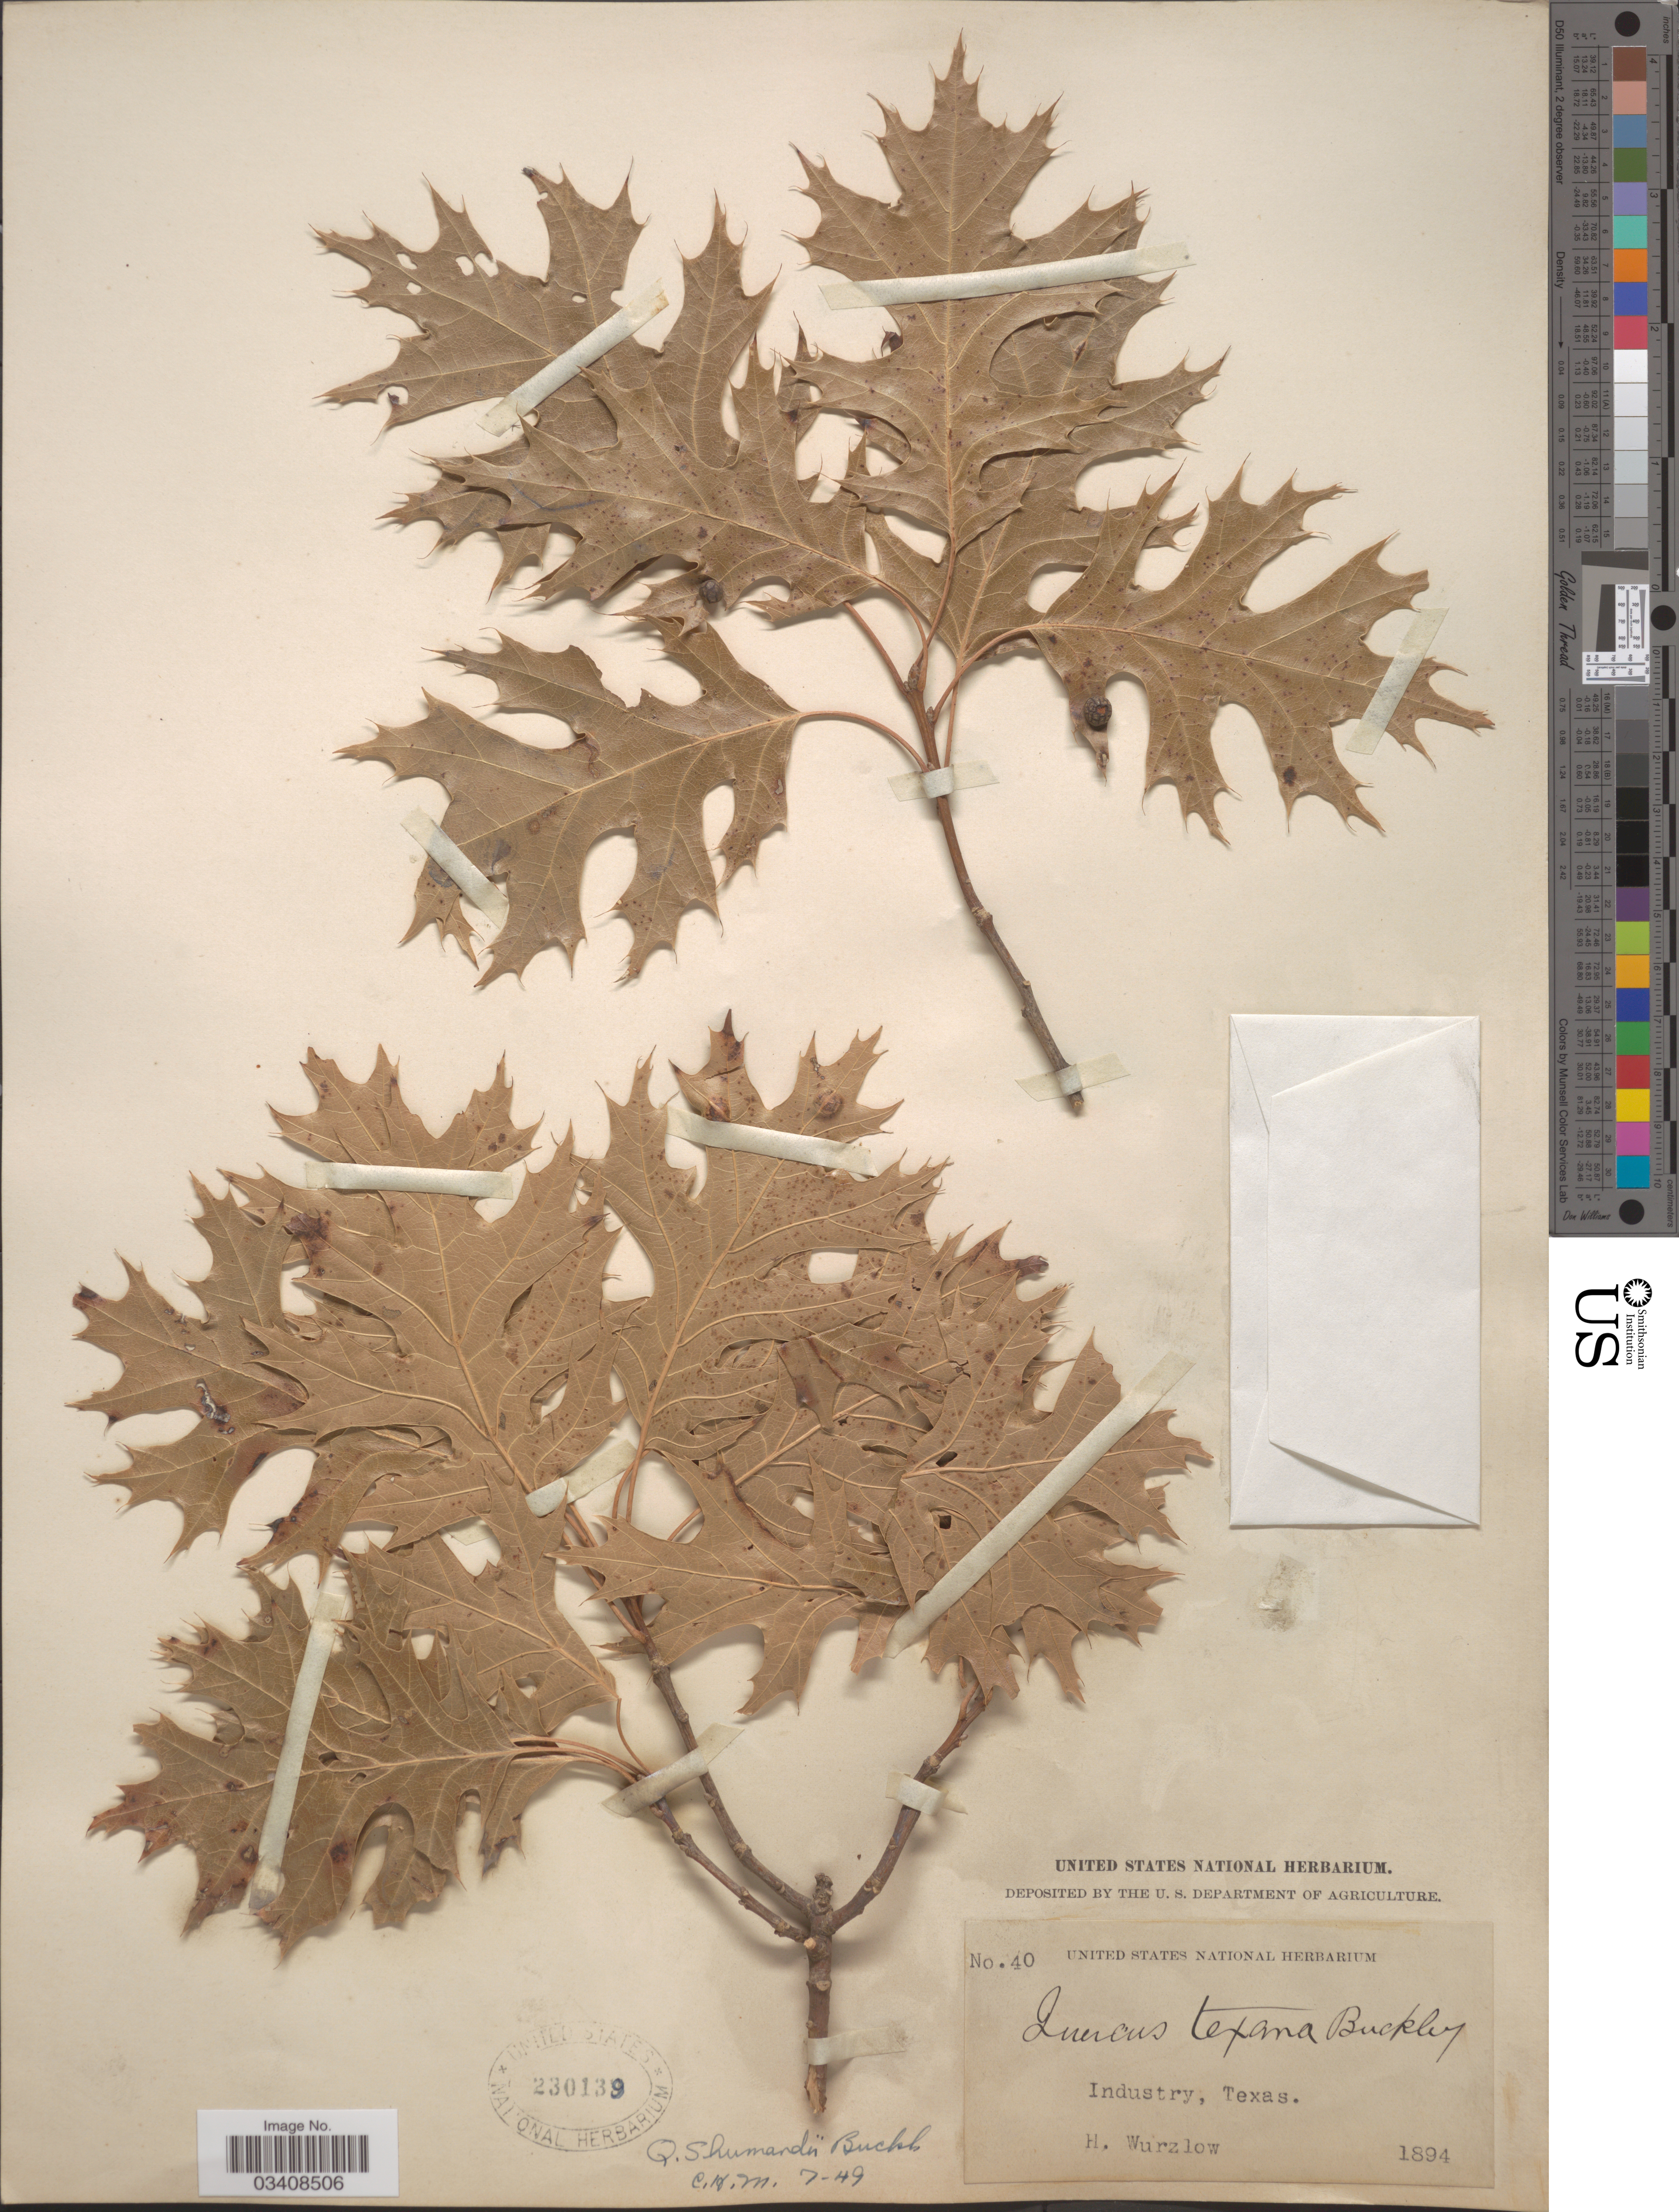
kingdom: Plantae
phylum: Tracheophyta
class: Magnoliopsida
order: Fagales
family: Fagaceae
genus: Quercus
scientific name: Quercus shumardii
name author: Buckley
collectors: H. Wurzlow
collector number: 40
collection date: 1894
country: United States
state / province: Texas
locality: Industry.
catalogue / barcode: US 230139